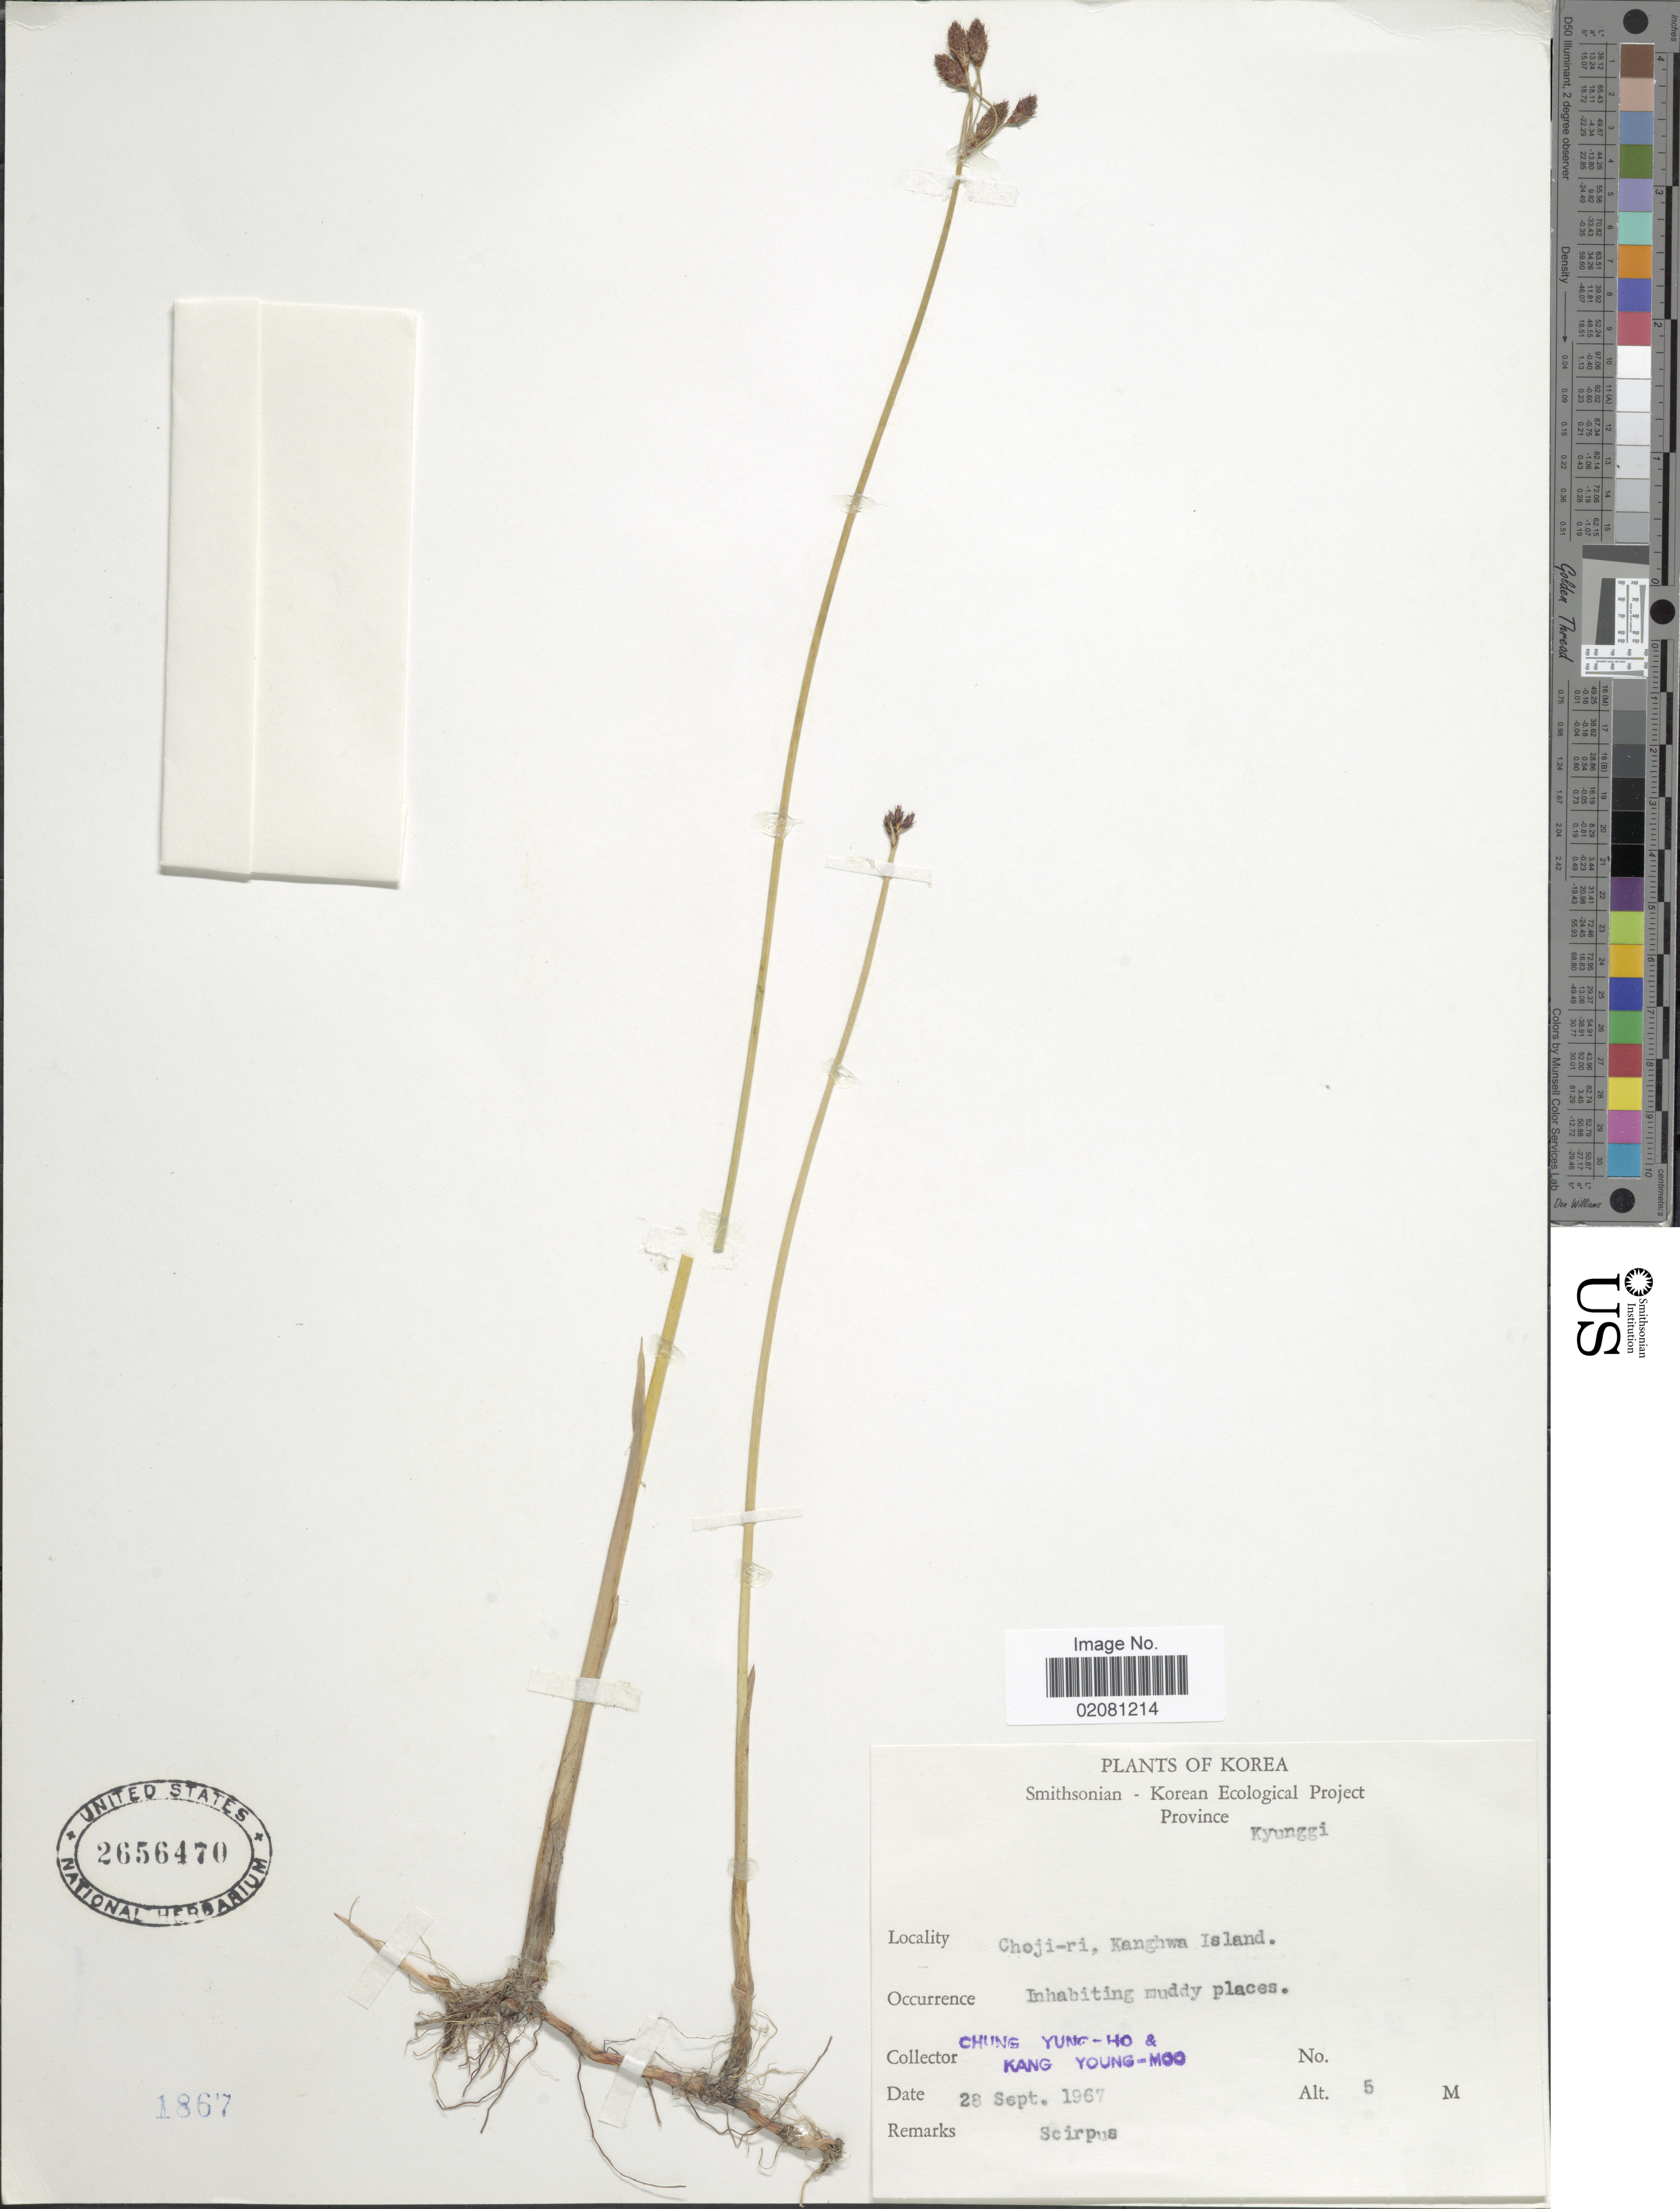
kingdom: Plantae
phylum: Tracheophyta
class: Liliopsida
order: Poales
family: Cyperaceae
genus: Schoenoplectus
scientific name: Schoenoplectus tabernaemontani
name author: (C.C. Gmel.) Palla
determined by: Strong, Mark T., (BOT), Smithsonian Institution - National Museum of Natural History (UNITED STATES)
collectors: Y. Chung & Y. Kang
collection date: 1967-09-28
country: South Korea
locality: Province Kyunggi, Choji-ri, Kanghwa Island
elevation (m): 5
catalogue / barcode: US 2656470